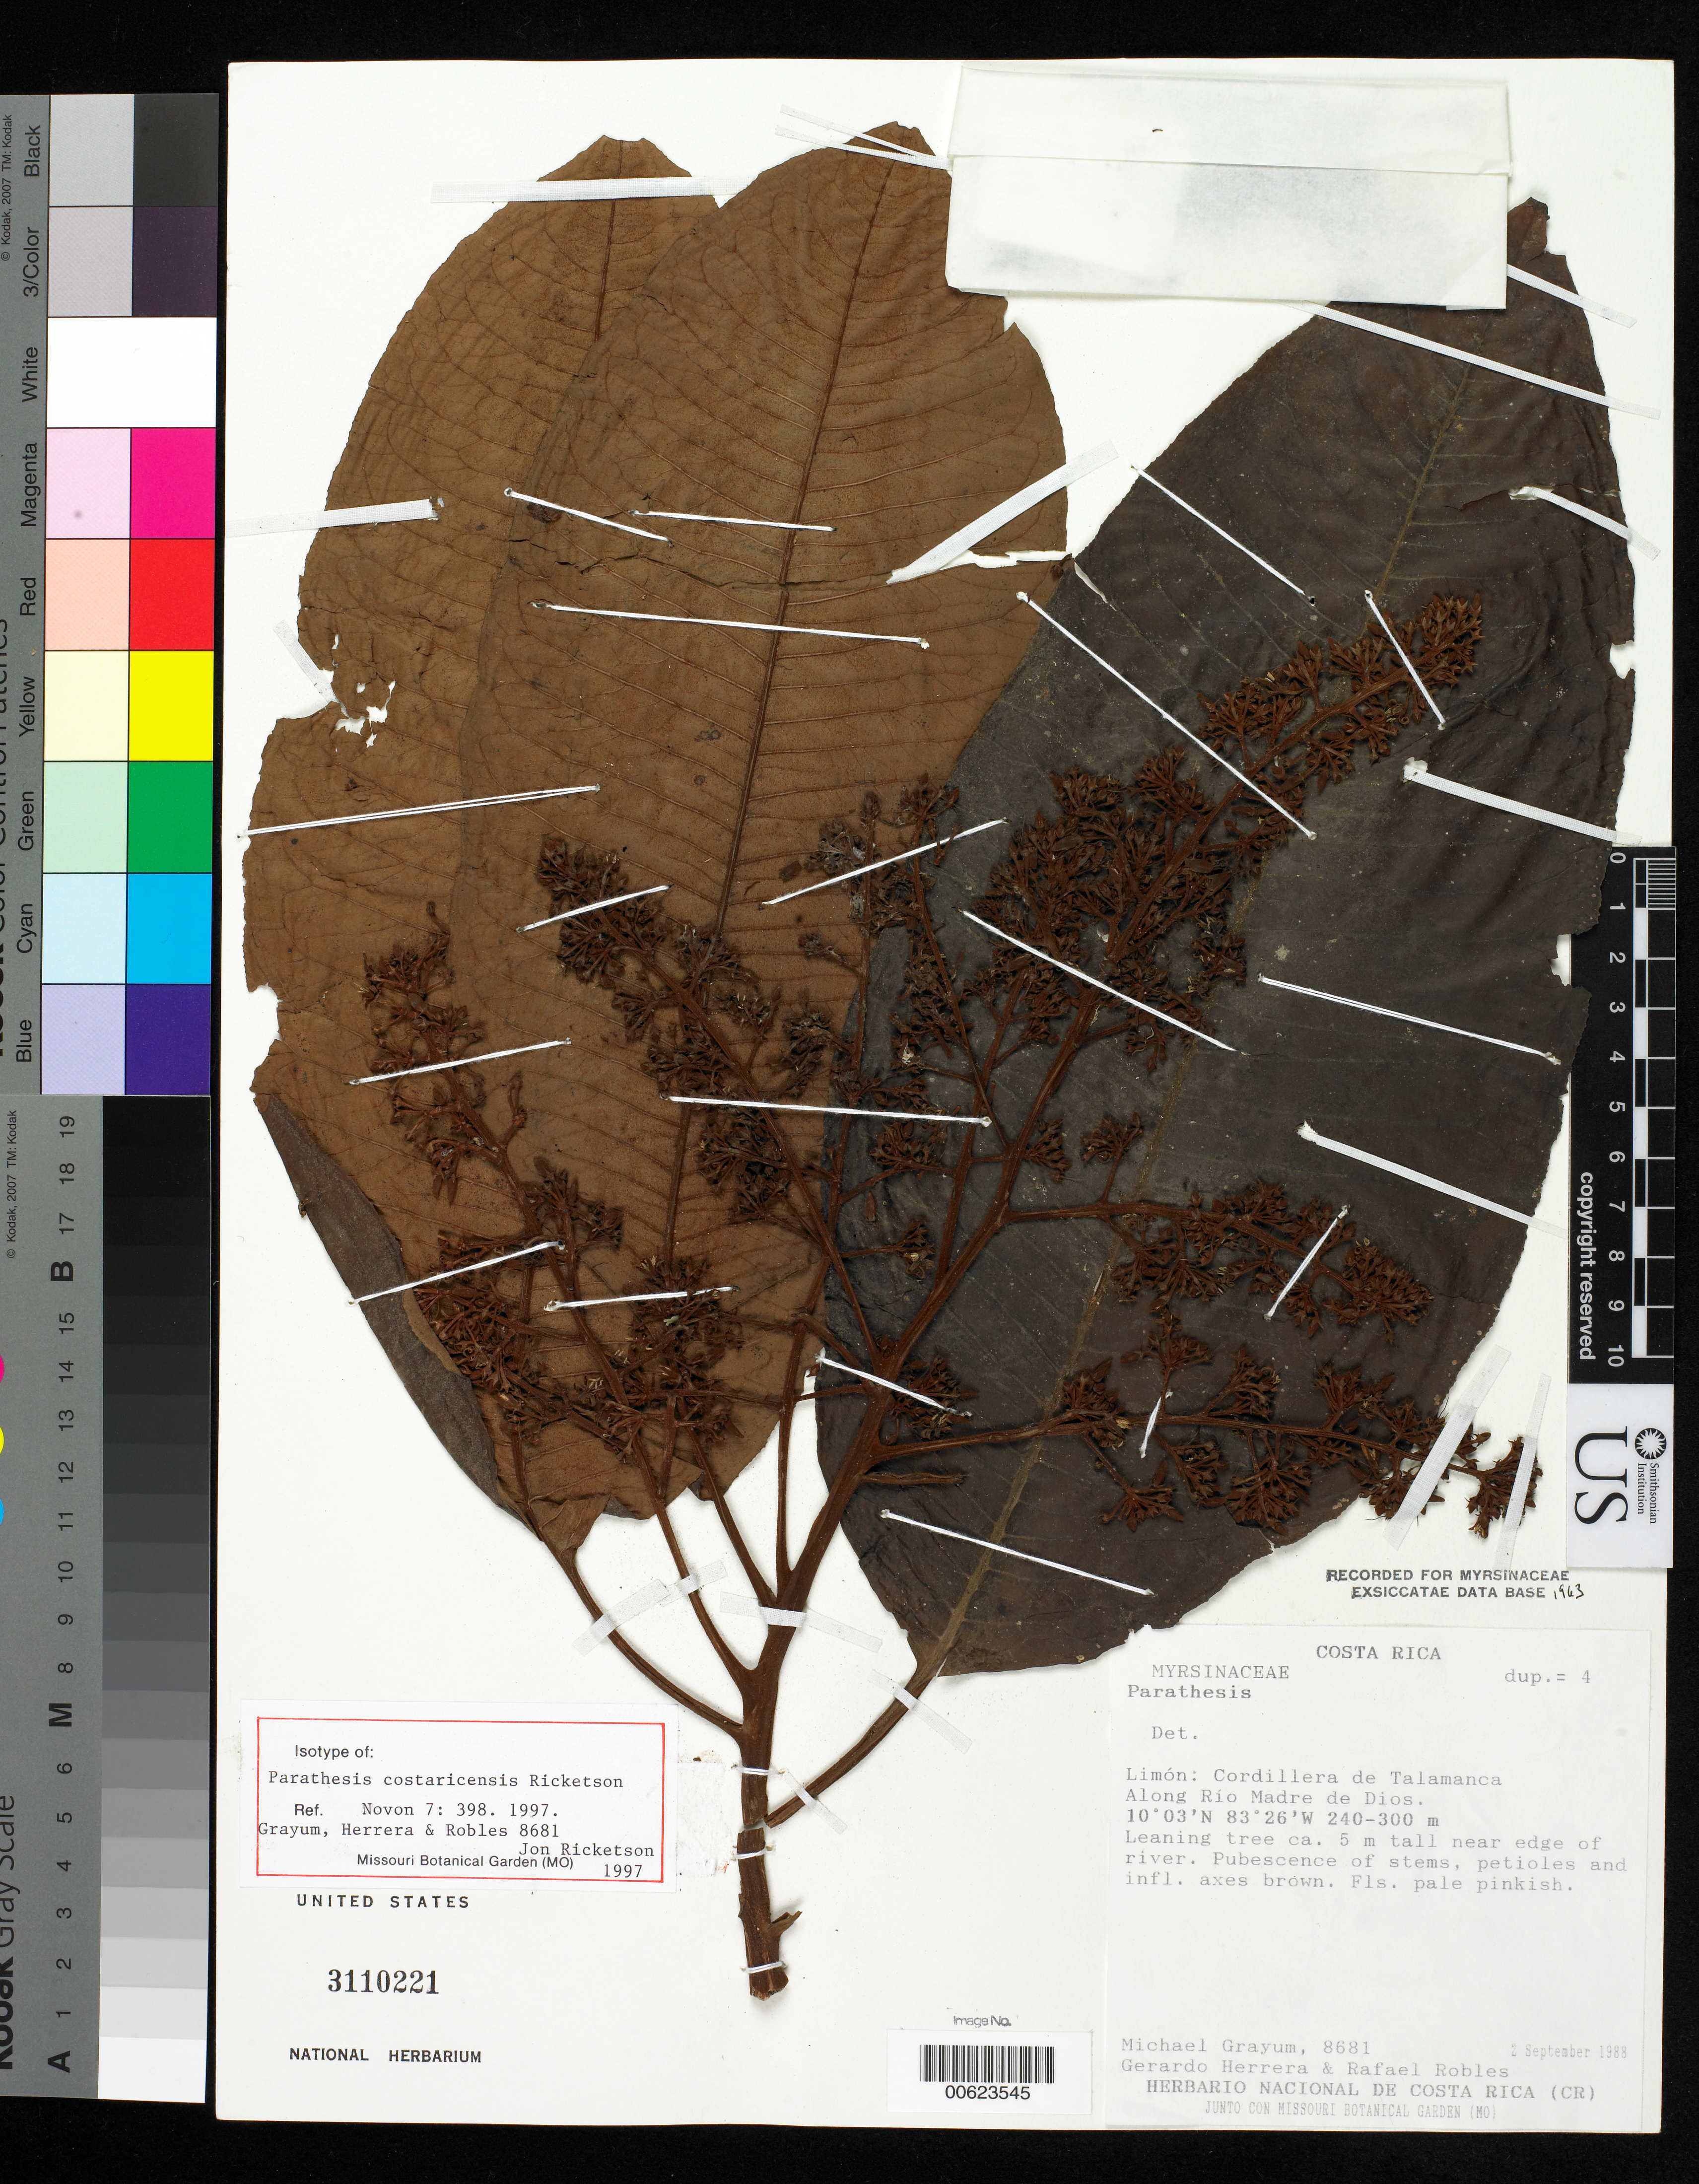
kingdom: Plantae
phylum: Tracheophyta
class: Magnoliopsida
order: Ericales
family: Primulaceae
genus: Parathesis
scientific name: Parathesis costaricensis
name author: Ricketson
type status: Isotype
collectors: M. H. Grayum, G. Herrera Ch. & R. Robles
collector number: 8681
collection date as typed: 02 Sep 1988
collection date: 1988-09-02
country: Costa Rica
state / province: Limón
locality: Cordillera de Talamanca, along Rio Madre de Dios.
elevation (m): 240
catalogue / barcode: US 3110221